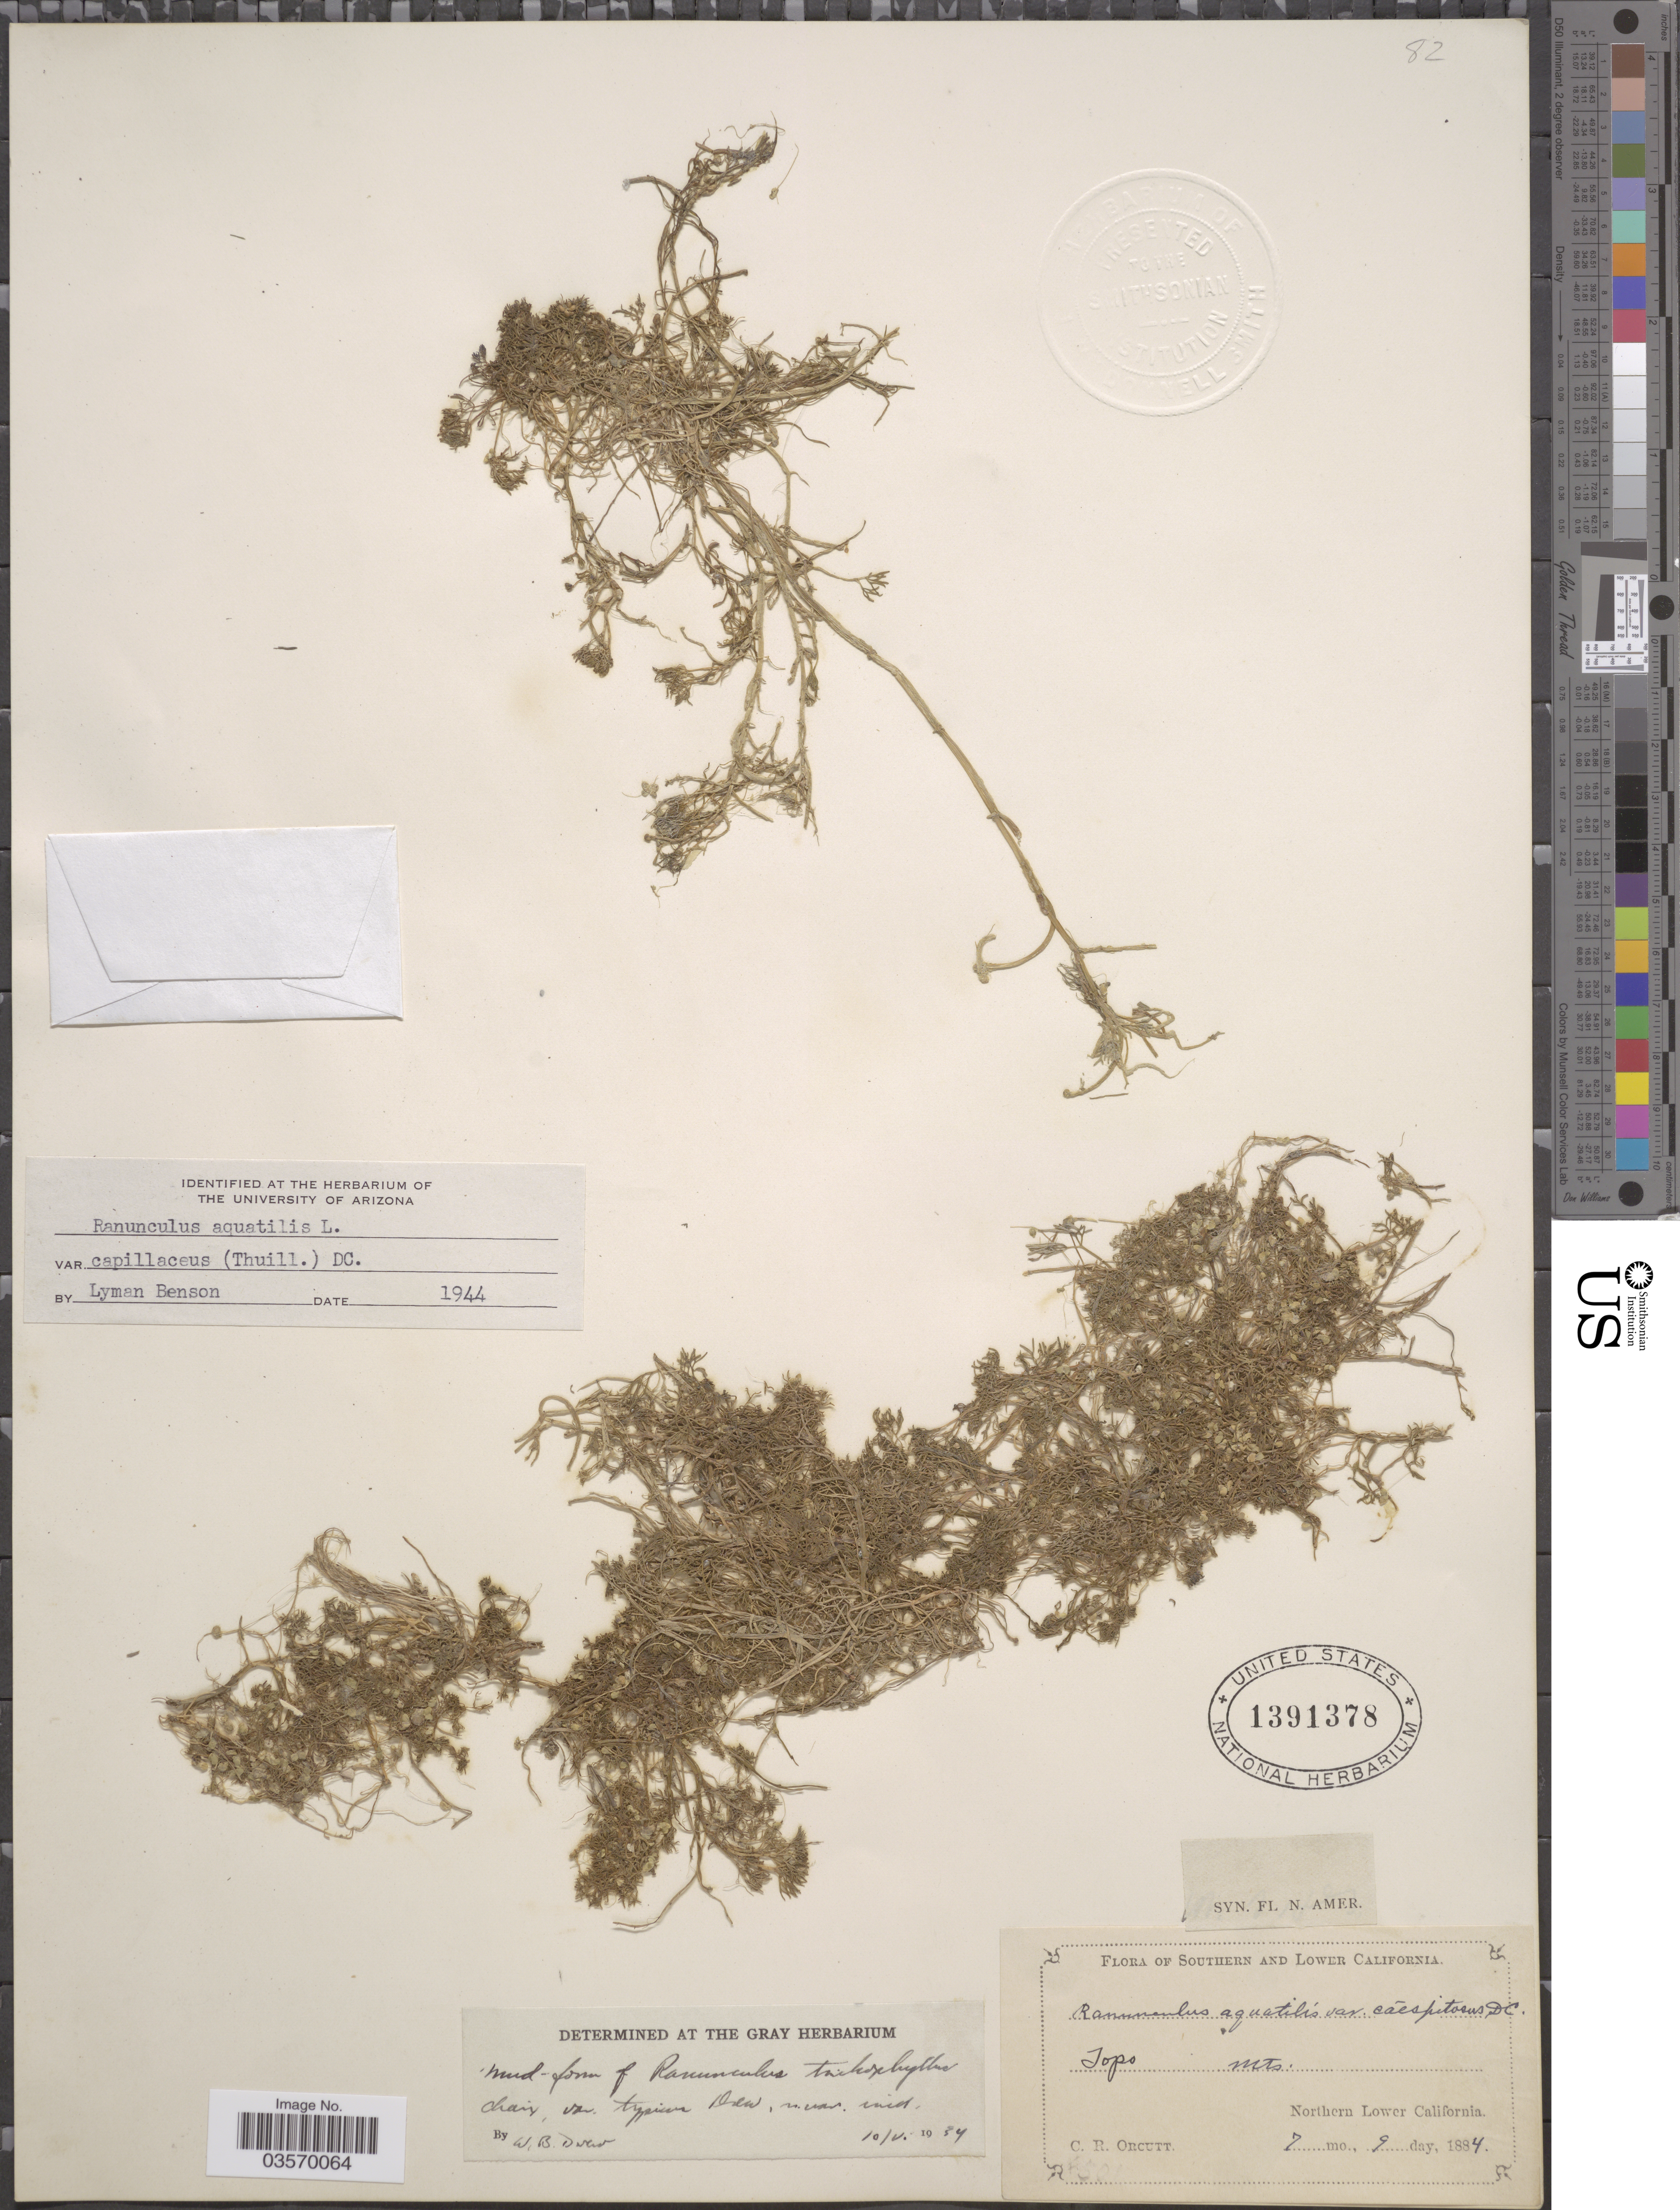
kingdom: Plantae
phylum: Tracheophyta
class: Magnoliopsida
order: Ranunculales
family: Ranunculaceae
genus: Ranunculus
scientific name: Ranunculus aquatilis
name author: L.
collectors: C. R. Orcutt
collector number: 501*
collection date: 1884-09-07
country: Mexico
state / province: Baja California Norte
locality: Lower California. Topo Mts. Northern Lower California.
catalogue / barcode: US 1391378